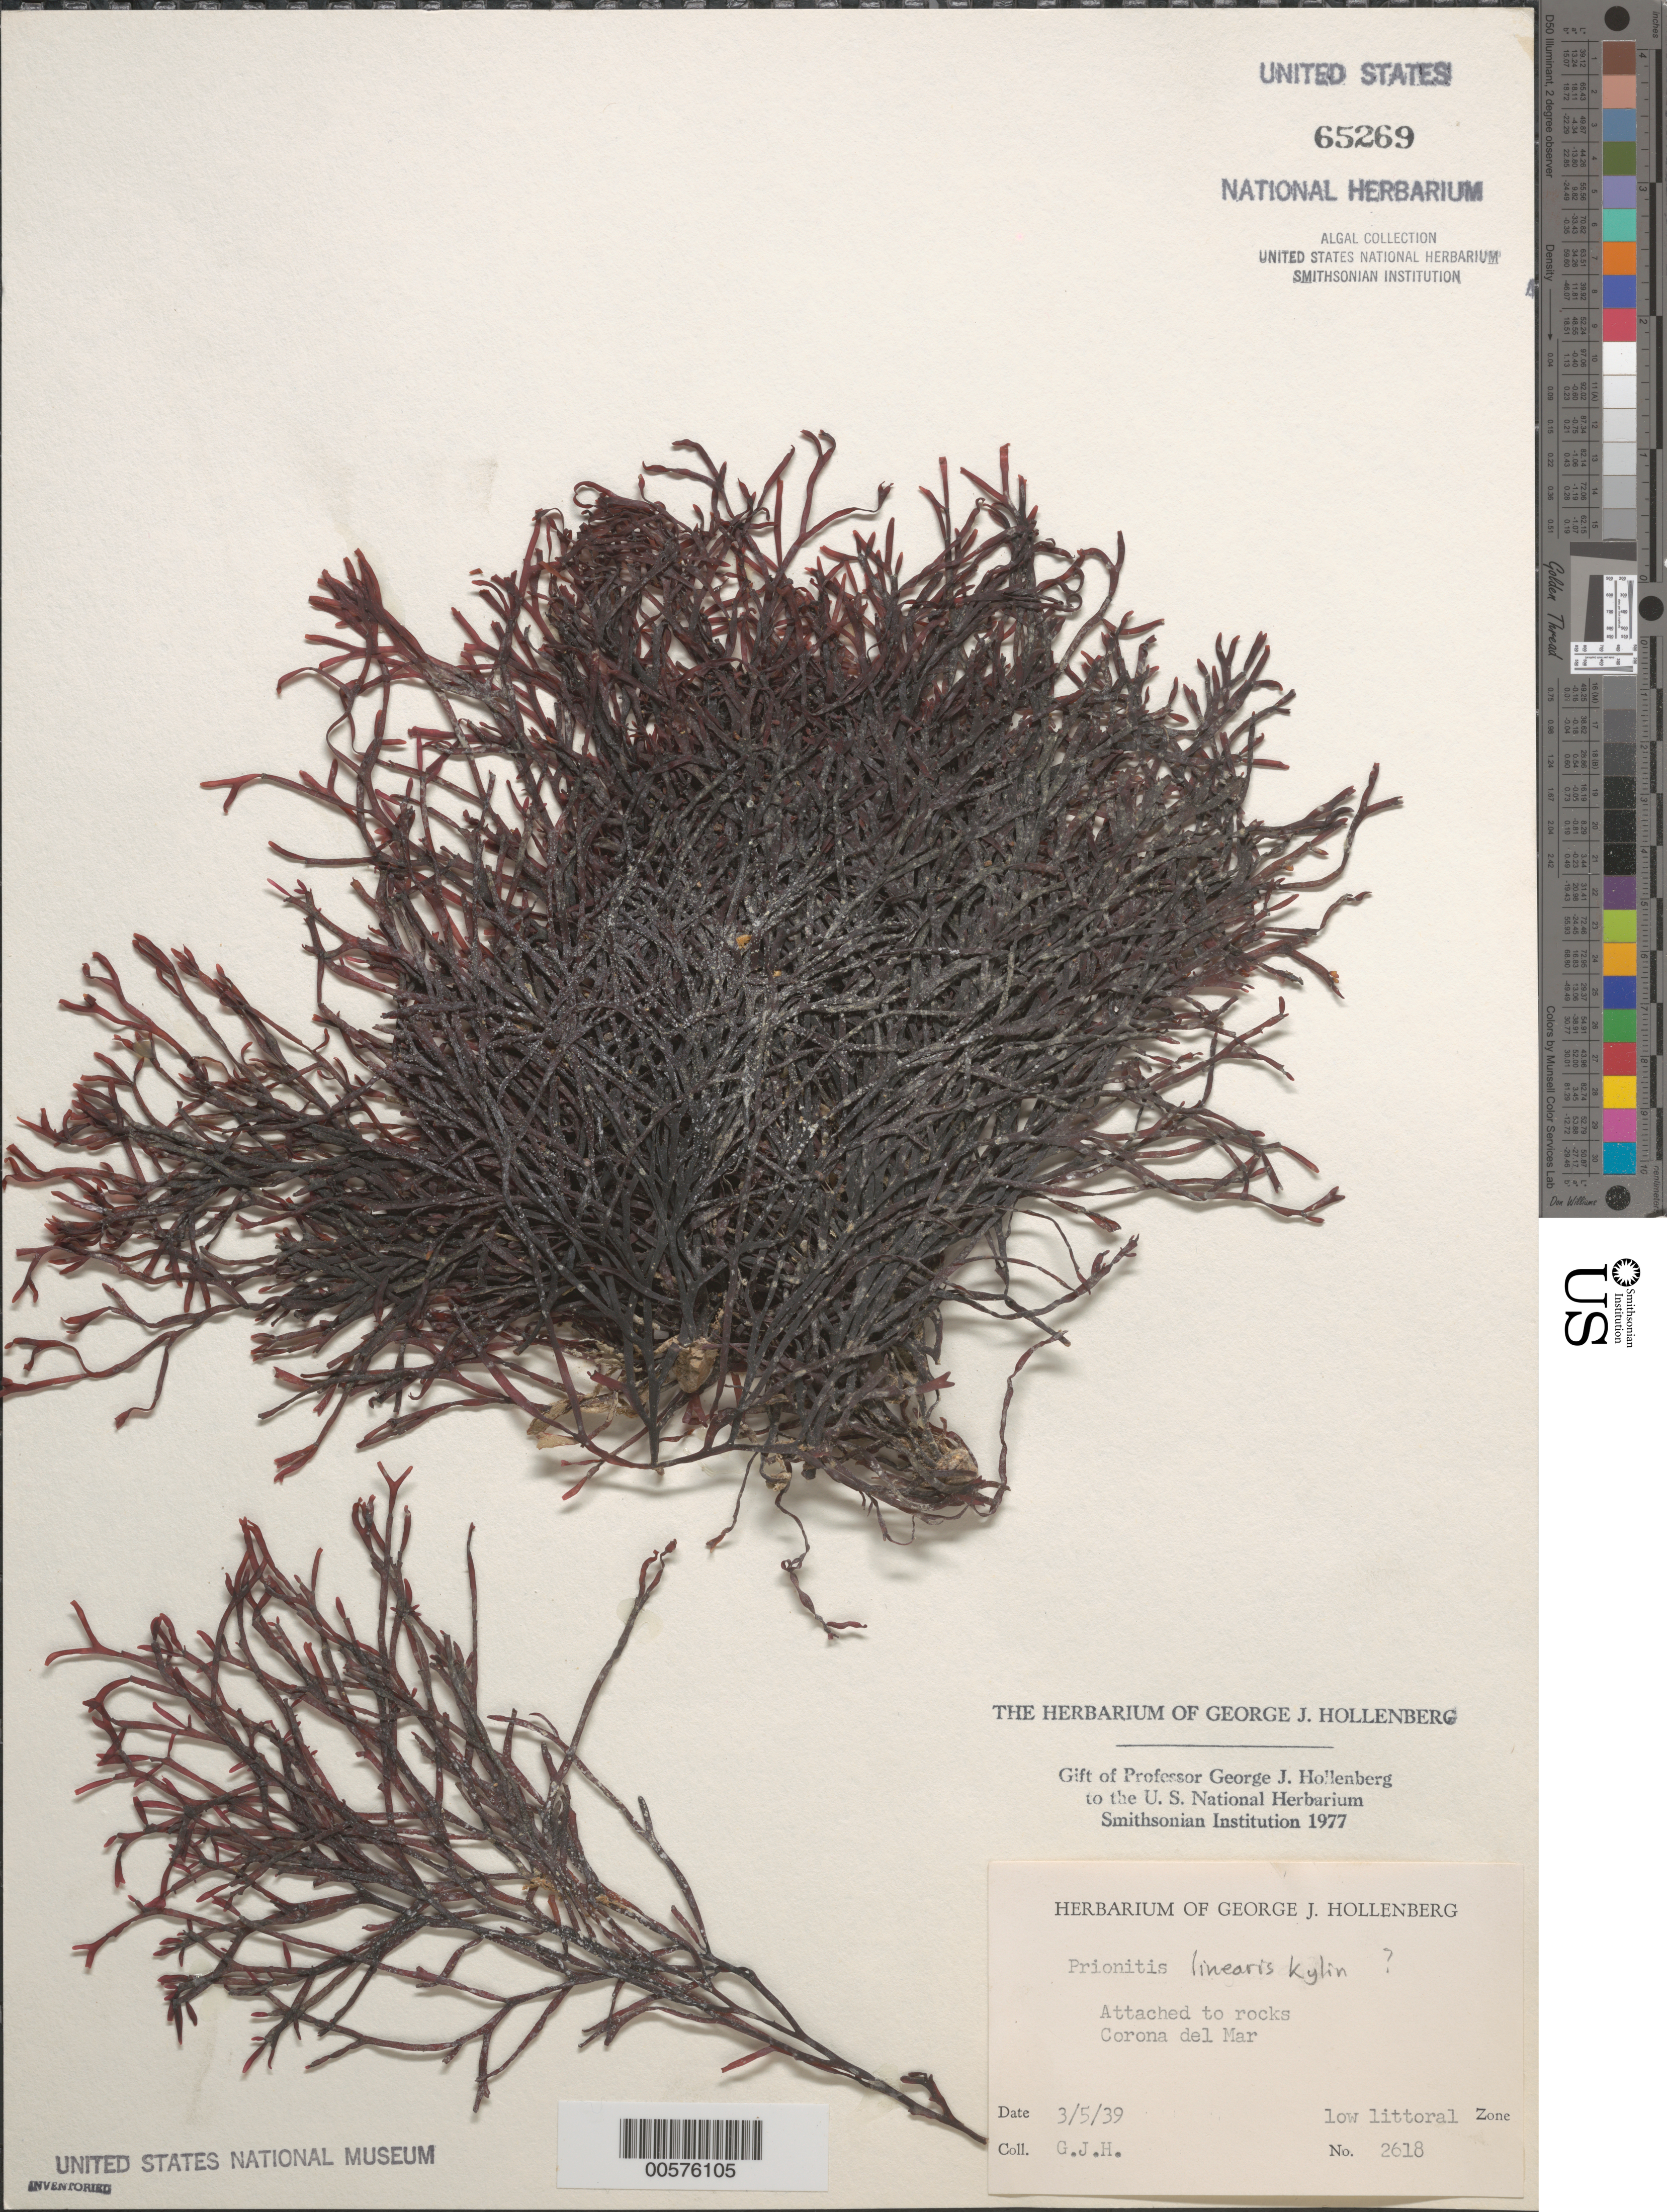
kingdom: Plantae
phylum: Rhodophyta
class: Florideophyceae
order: Cryptonemiales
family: Cryptonemiaceae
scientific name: Prionitis linearis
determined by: Hollenberg, George J.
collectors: G. Hollenberg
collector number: GJH 2618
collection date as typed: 05 Mar 1939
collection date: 1939-03-05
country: United States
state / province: California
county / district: Orange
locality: Corona del Mar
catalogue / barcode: US 65269